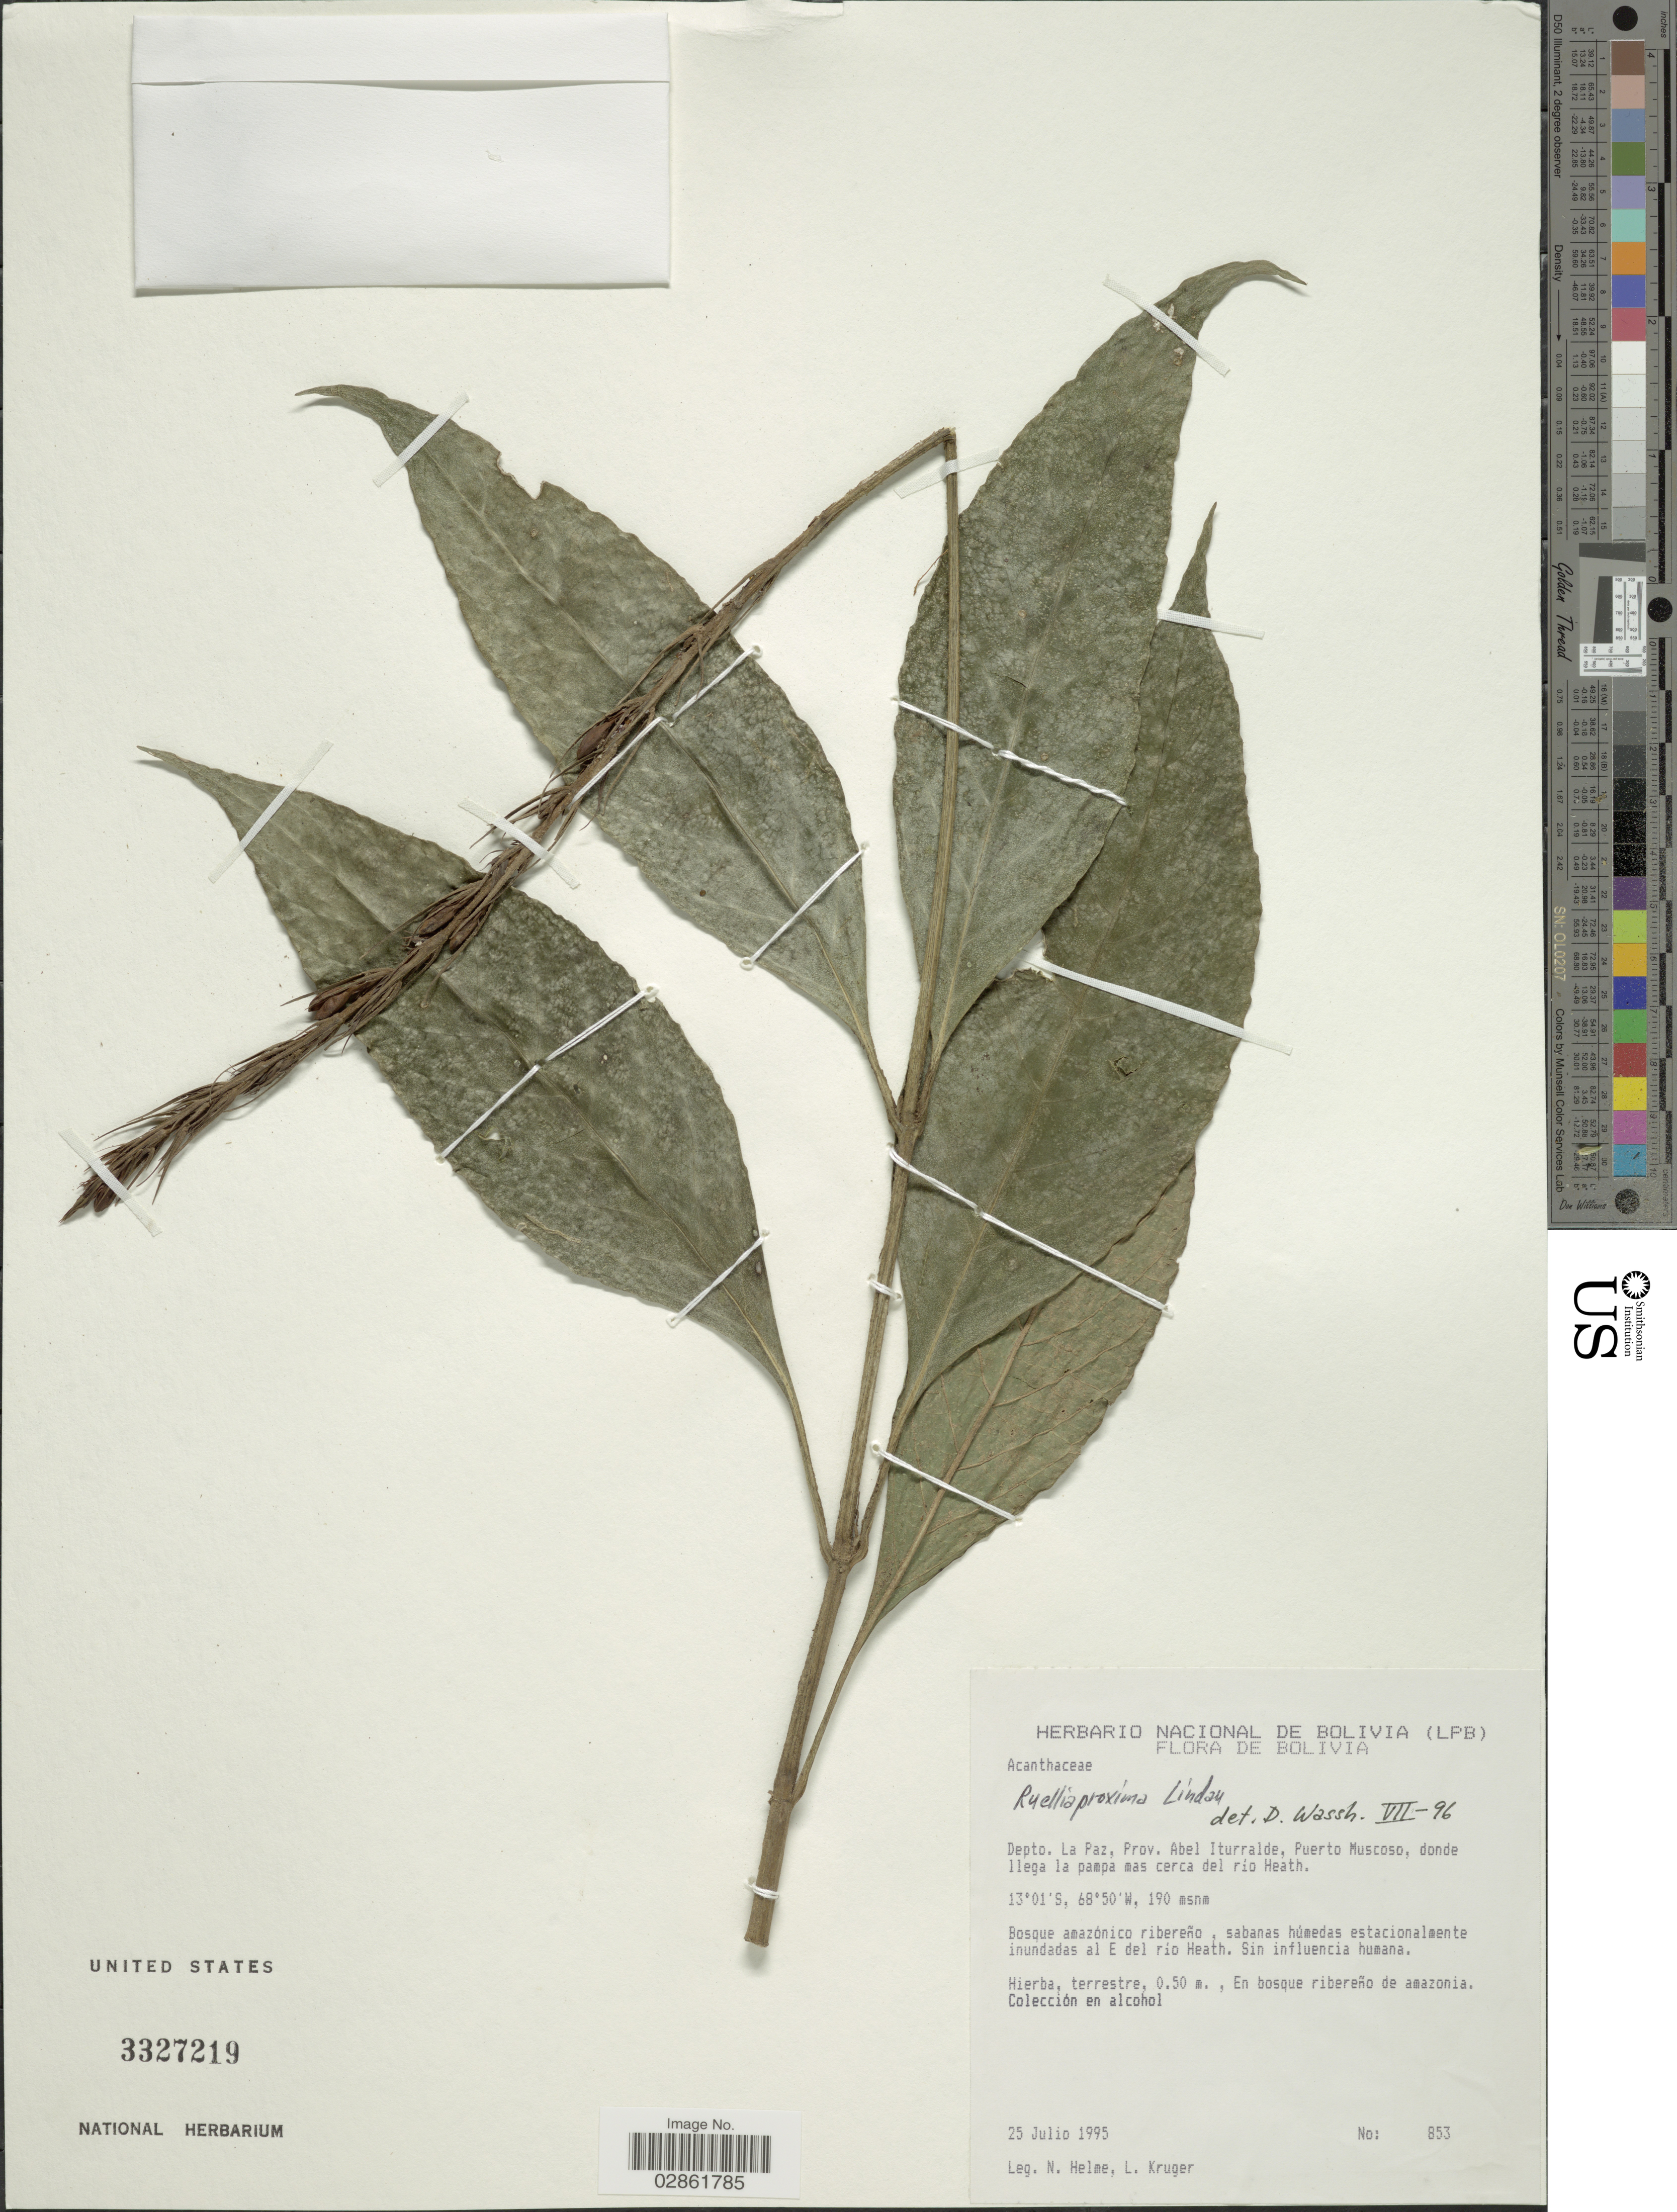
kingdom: Plantae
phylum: Tracheophyta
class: Magnoliopsida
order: Lamiales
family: Acanthaceae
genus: Ruellia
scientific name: Ruellia proxima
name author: Lindau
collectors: N. Helme & L. Kruger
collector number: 853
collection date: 1995-07-25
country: Bolivia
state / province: La Paz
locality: Depto. La Paz, Prov. Abel Iturralde, Puerto Muscoso, donde llega la pampa mas cerca del rio Heath.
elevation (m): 190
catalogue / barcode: US 3327219